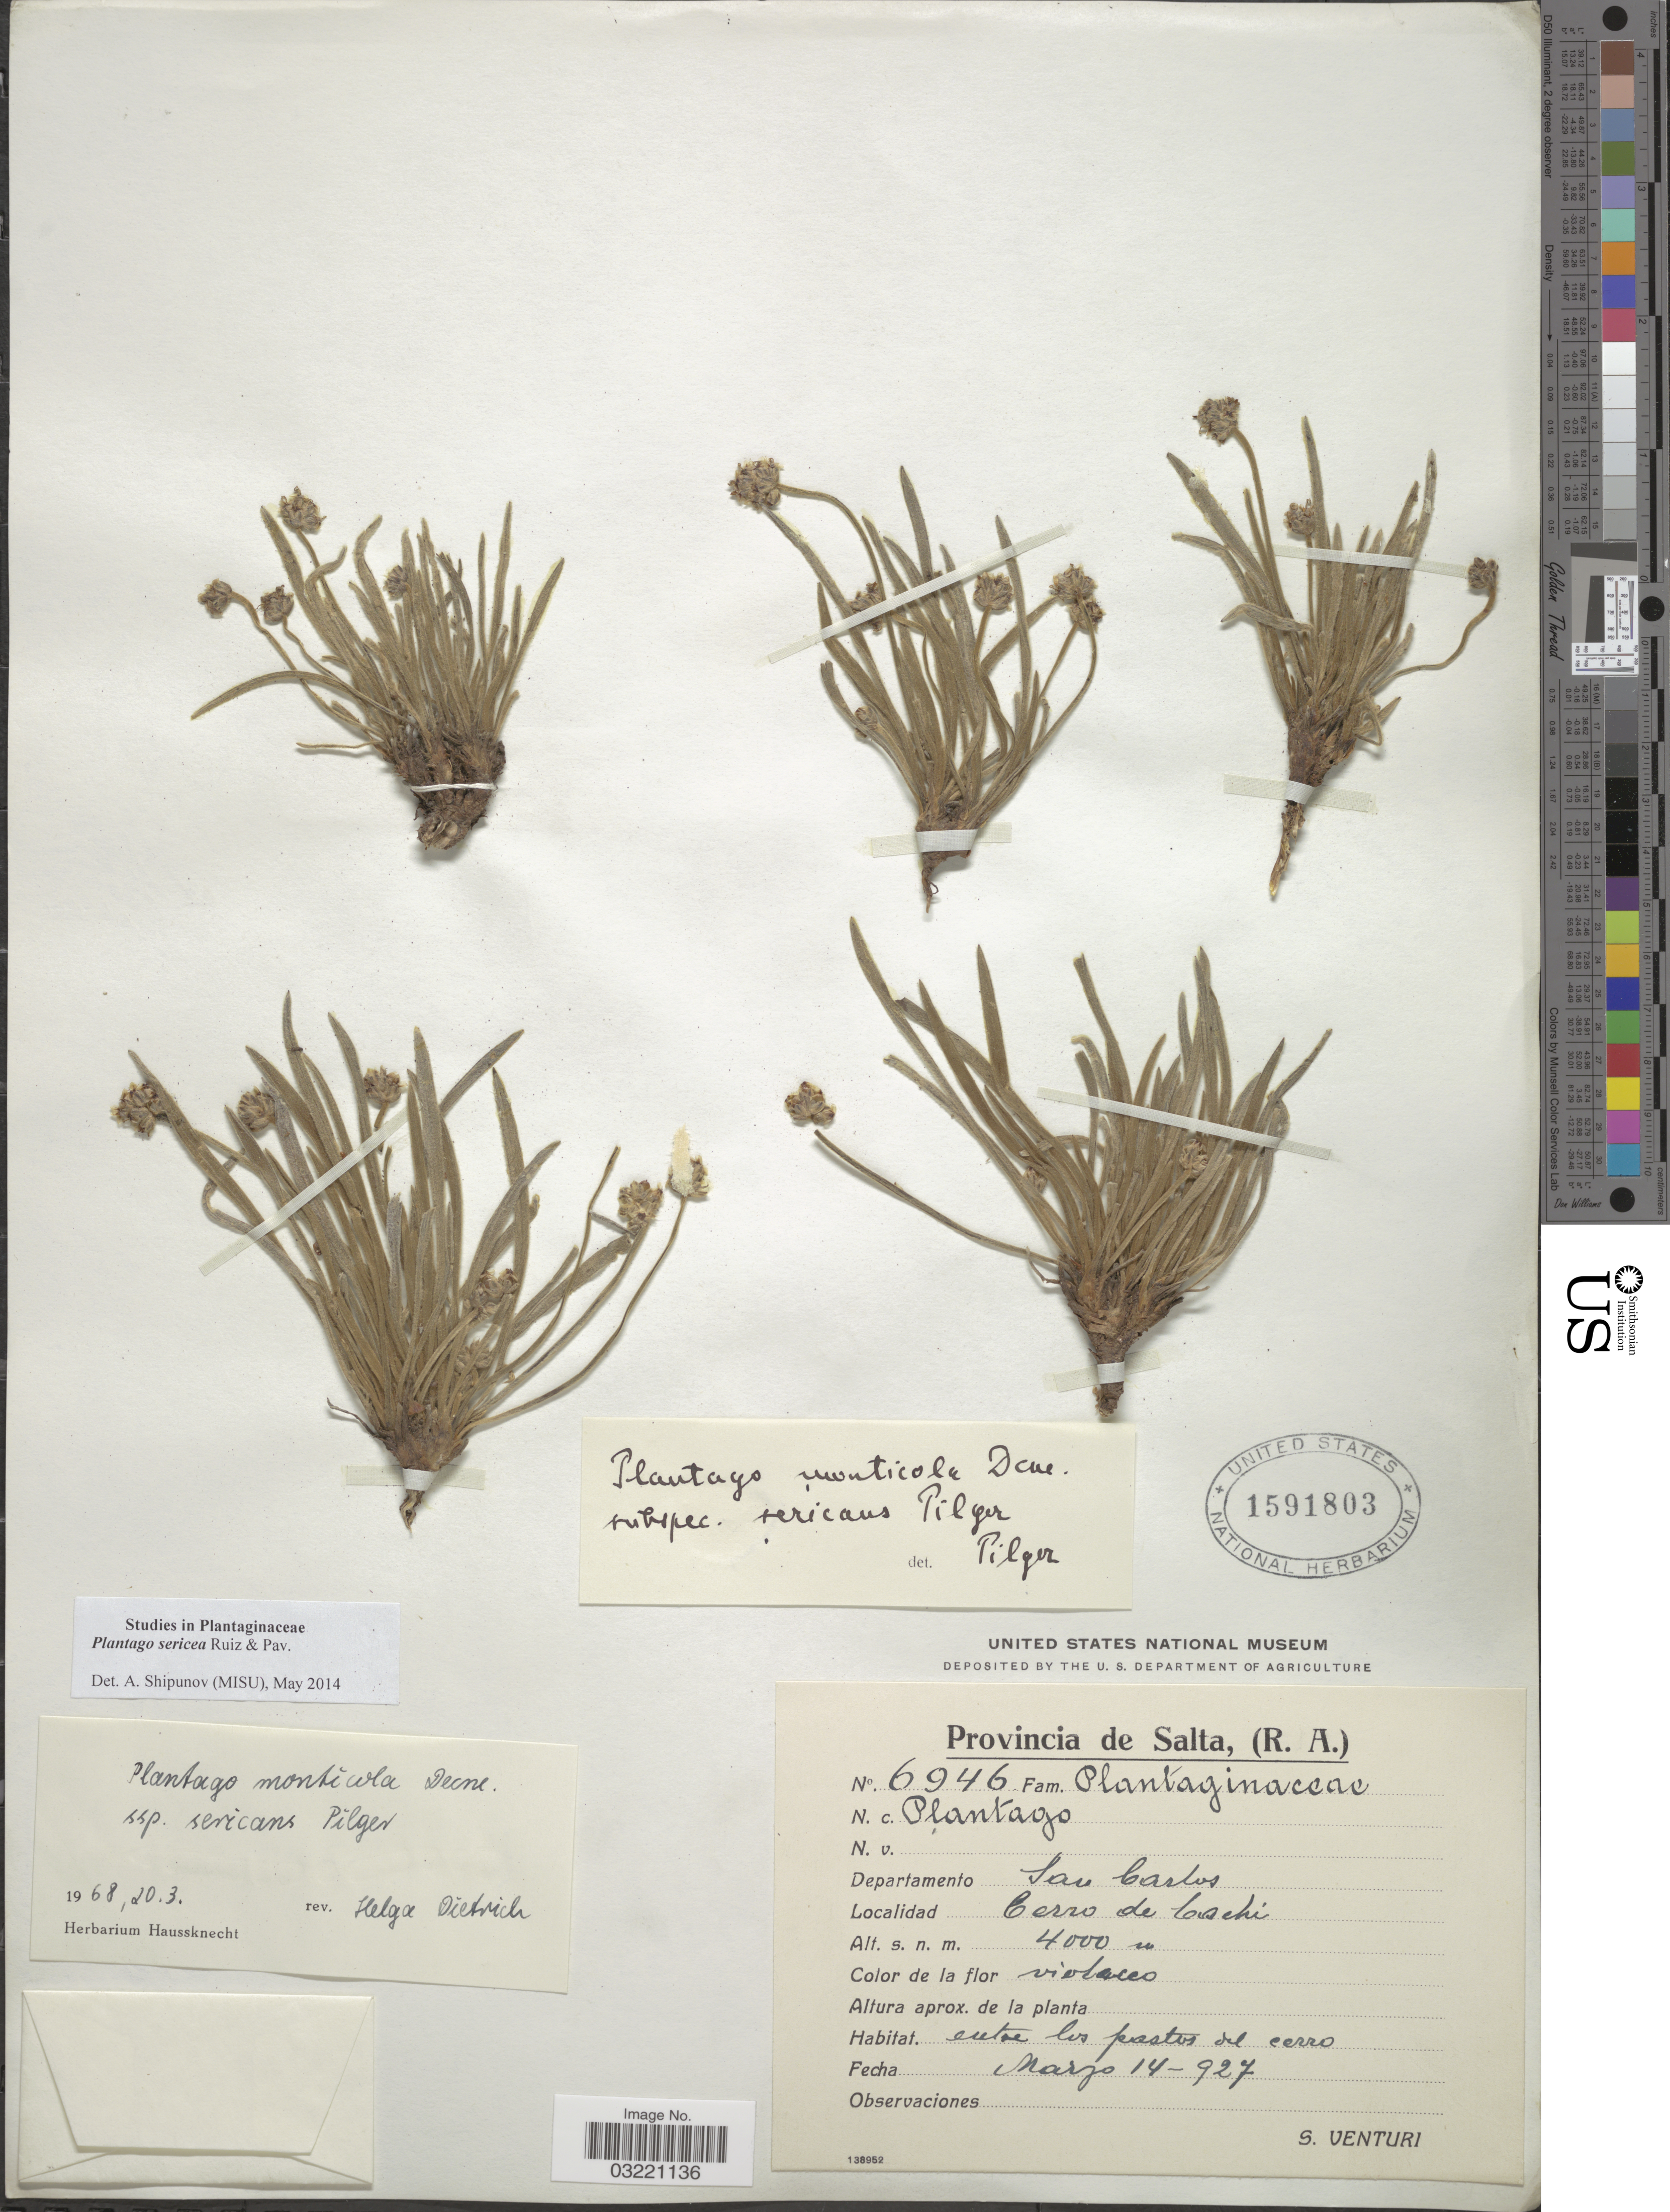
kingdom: Plantae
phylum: Tracheophyta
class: Magnoliopsida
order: Lamiales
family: Plantaginaceae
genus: Plantago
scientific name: Plantago sericea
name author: Ruiz & Pav.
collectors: S. Venturi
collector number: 6946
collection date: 1927-03-14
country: Argentina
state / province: Salta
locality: Departamento San Carlos, Cerro de Cachi.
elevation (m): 4000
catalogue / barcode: US 1591803